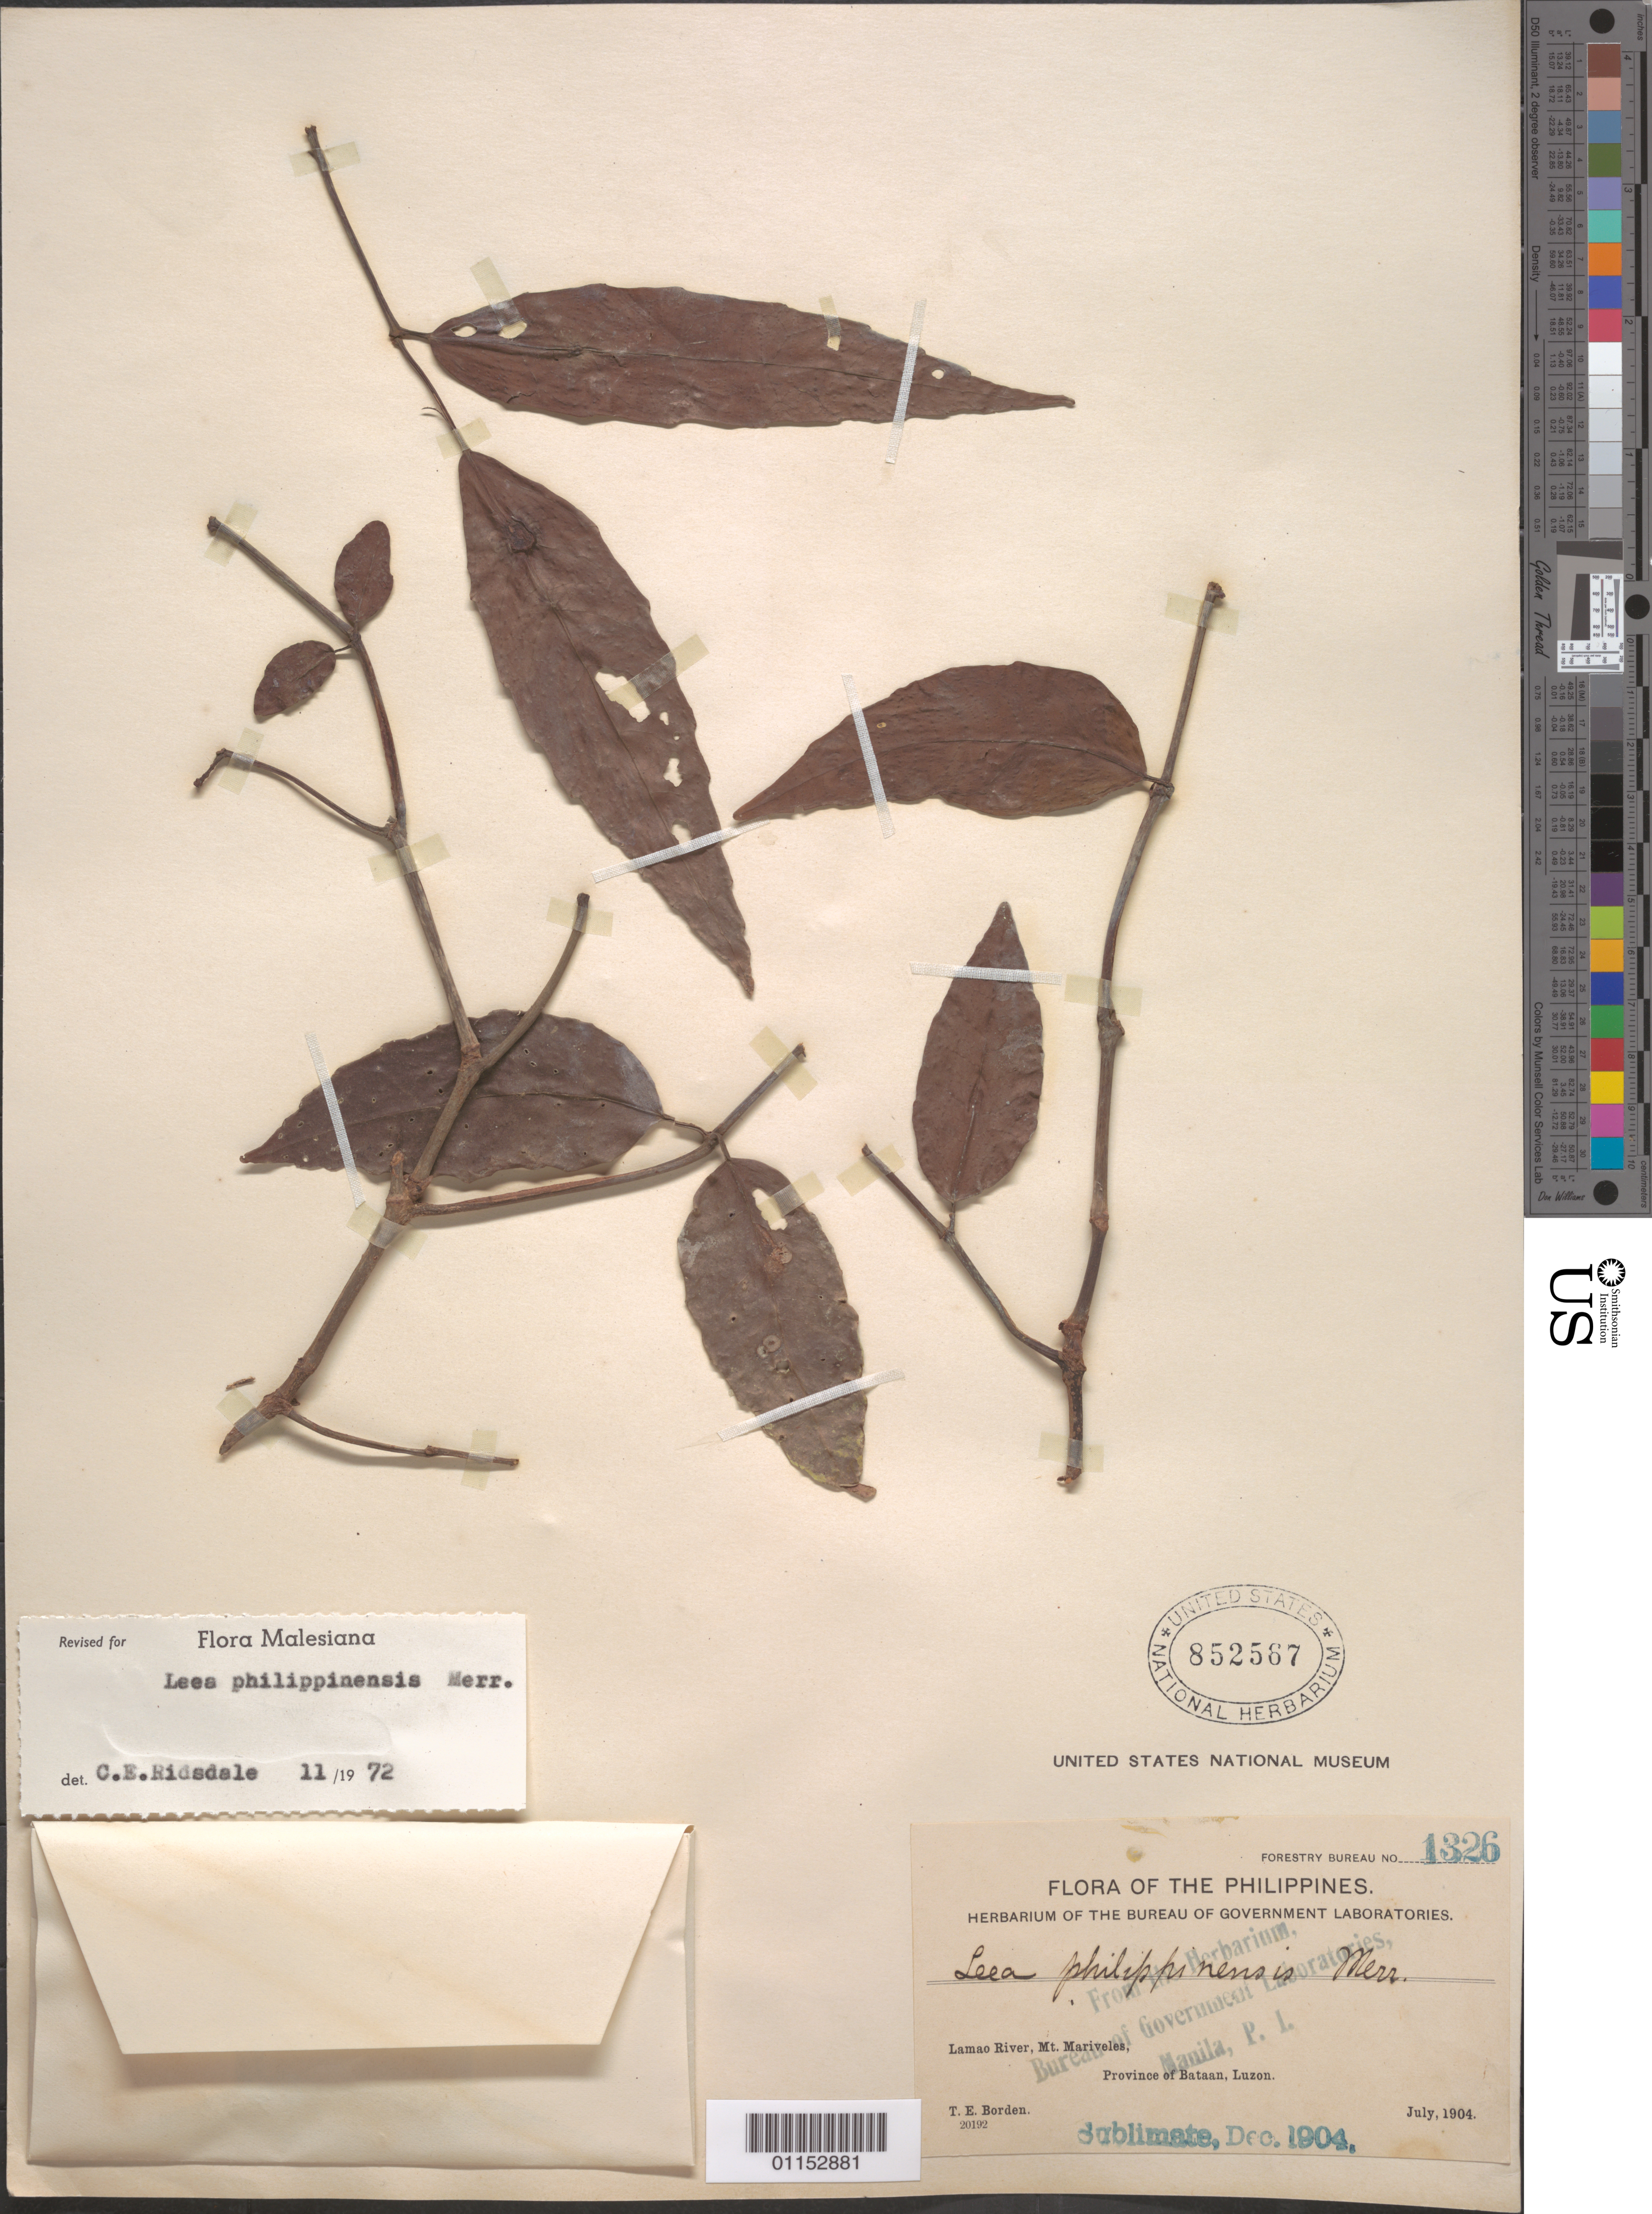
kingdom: Plantae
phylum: Tracheophyta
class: Magnoliopsida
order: Vitales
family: Vitaceae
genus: Leea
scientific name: Leea philippinensis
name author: Merr.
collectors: T. E. Borden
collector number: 1326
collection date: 1904-07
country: Philippines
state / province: Central Luzon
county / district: Bataan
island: Luzon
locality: Lamao River, Mt Mariveles. Luzon.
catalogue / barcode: US 852567